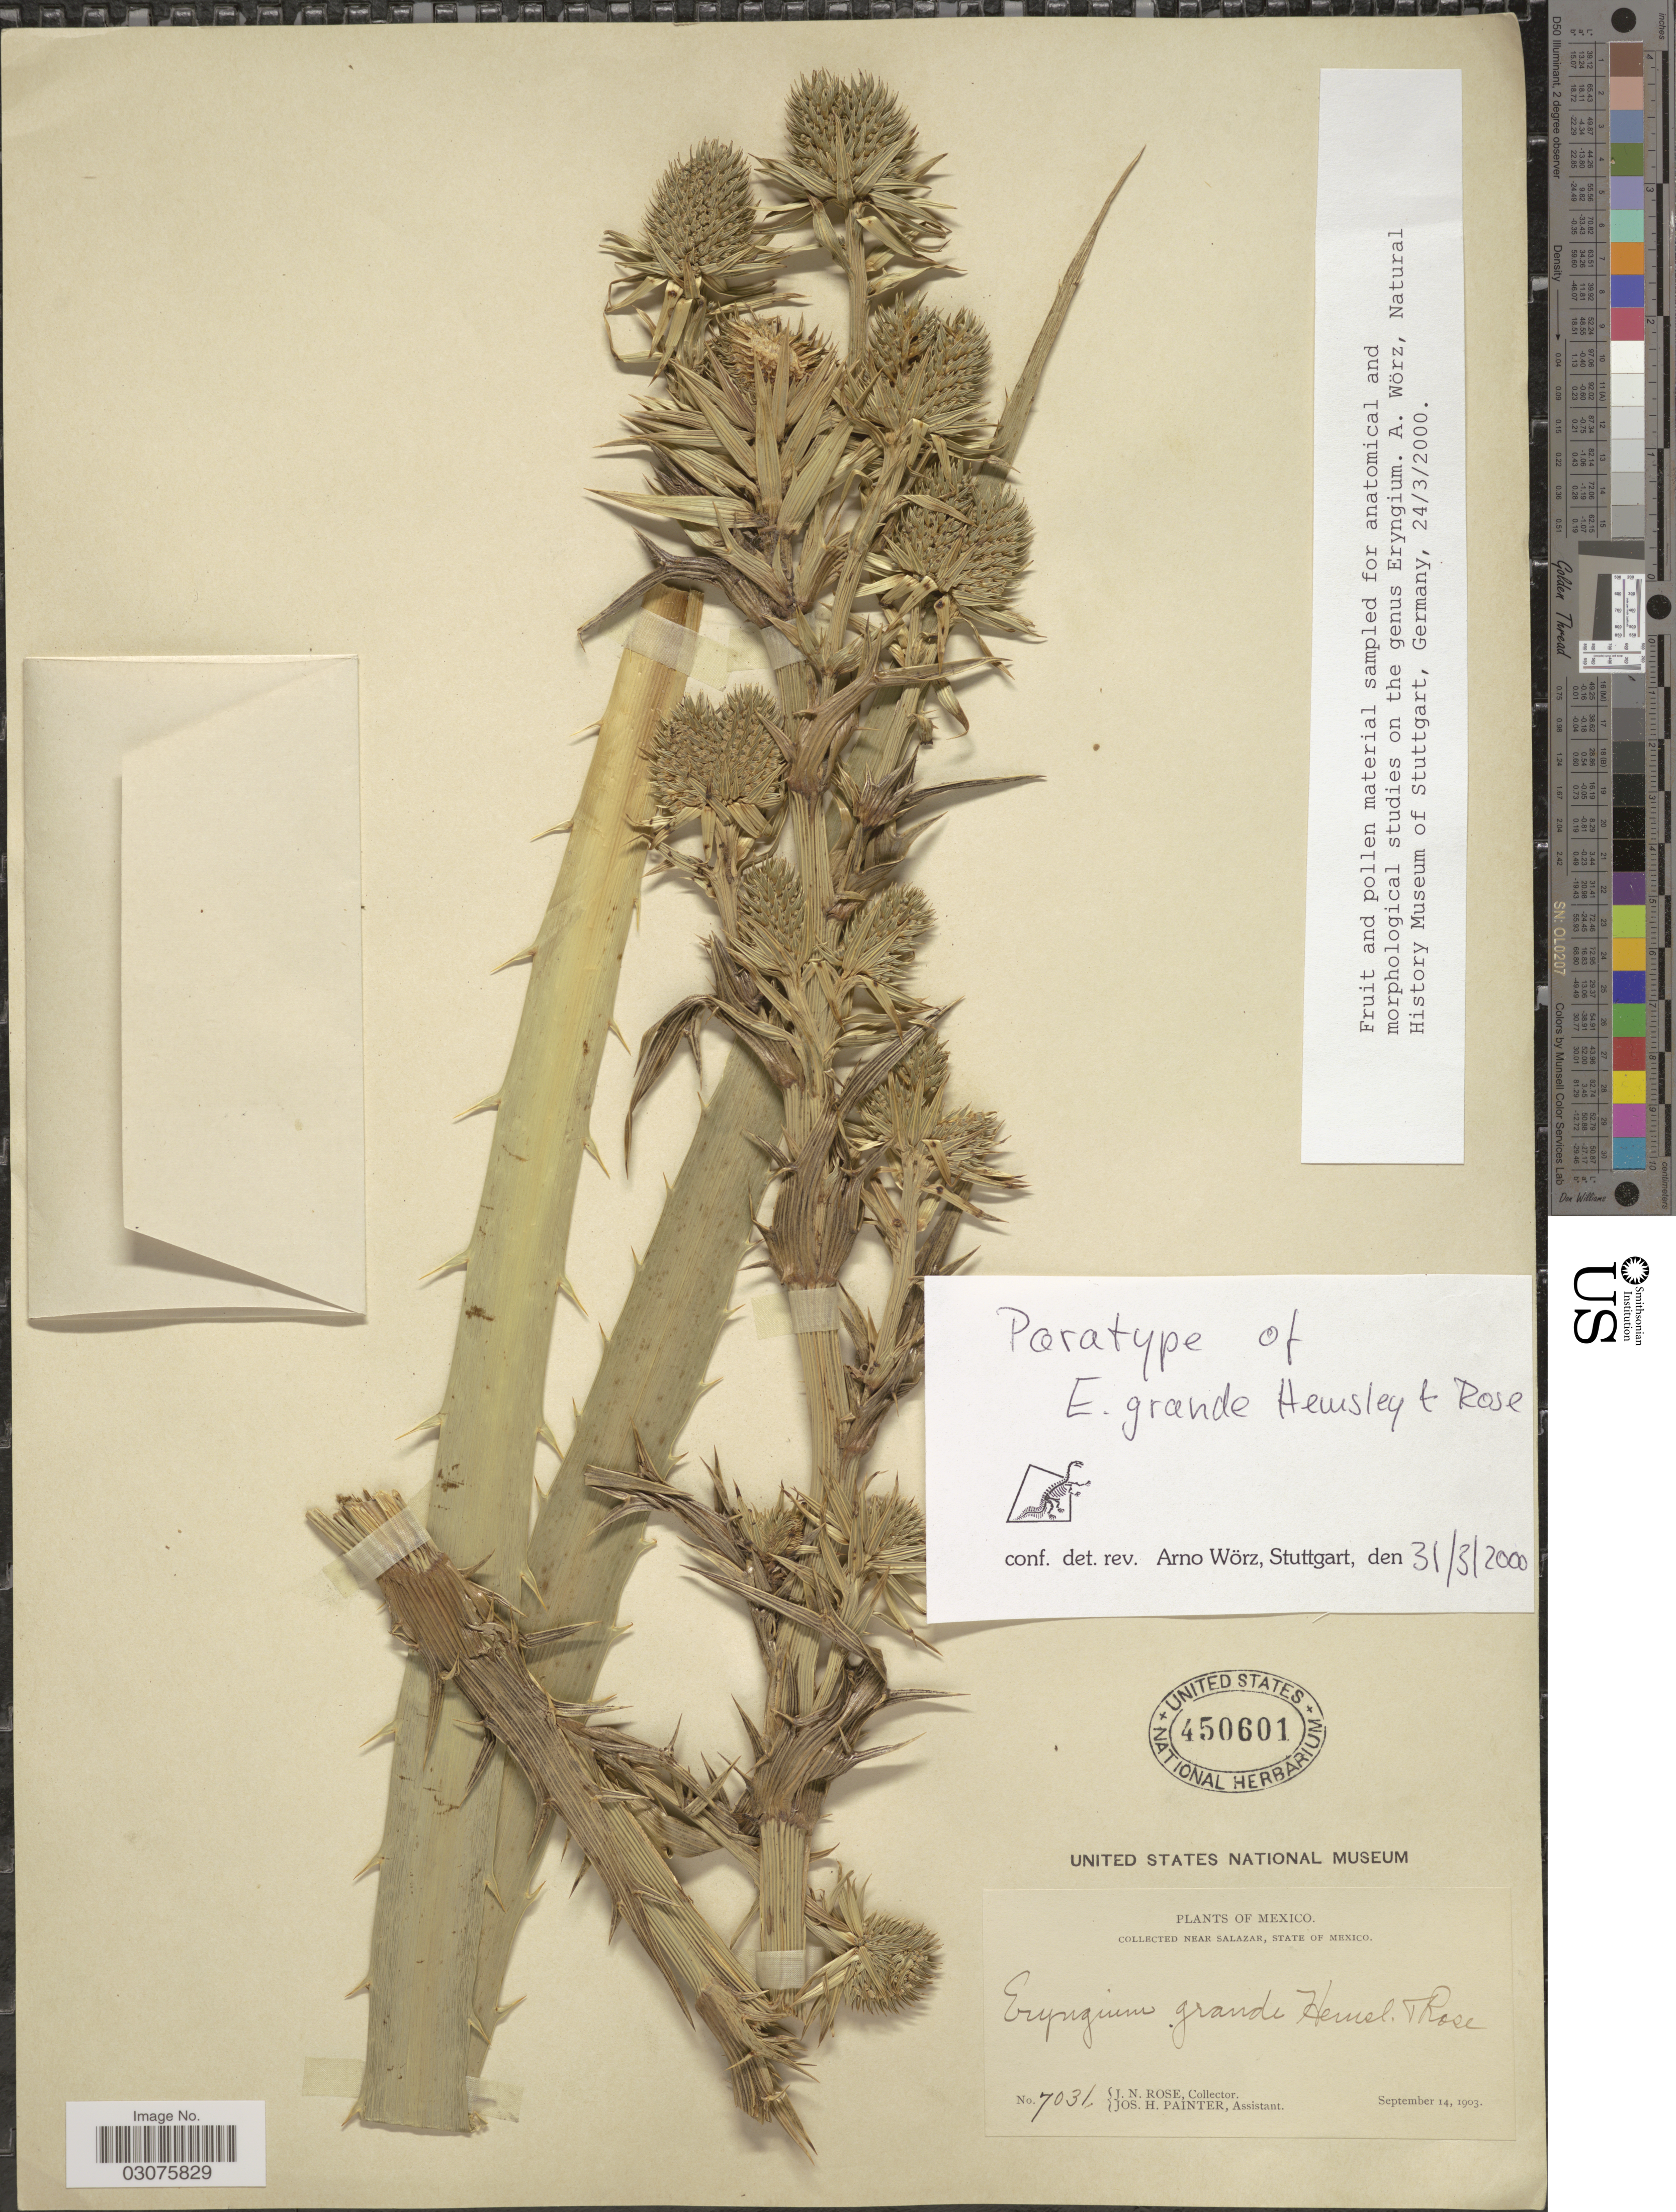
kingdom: Plantae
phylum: Tracheophyta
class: Magnoliopsida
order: Apiales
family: Apiaceae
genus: Eryngium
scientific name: Eryngium monocephalum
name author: Cav.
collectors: J. N. Rose & J. H. Painter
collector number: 7031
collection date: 1903-09-14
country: Mexico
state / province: México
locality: Collected near Salazar, State of Mexico.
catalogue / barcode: US 450601